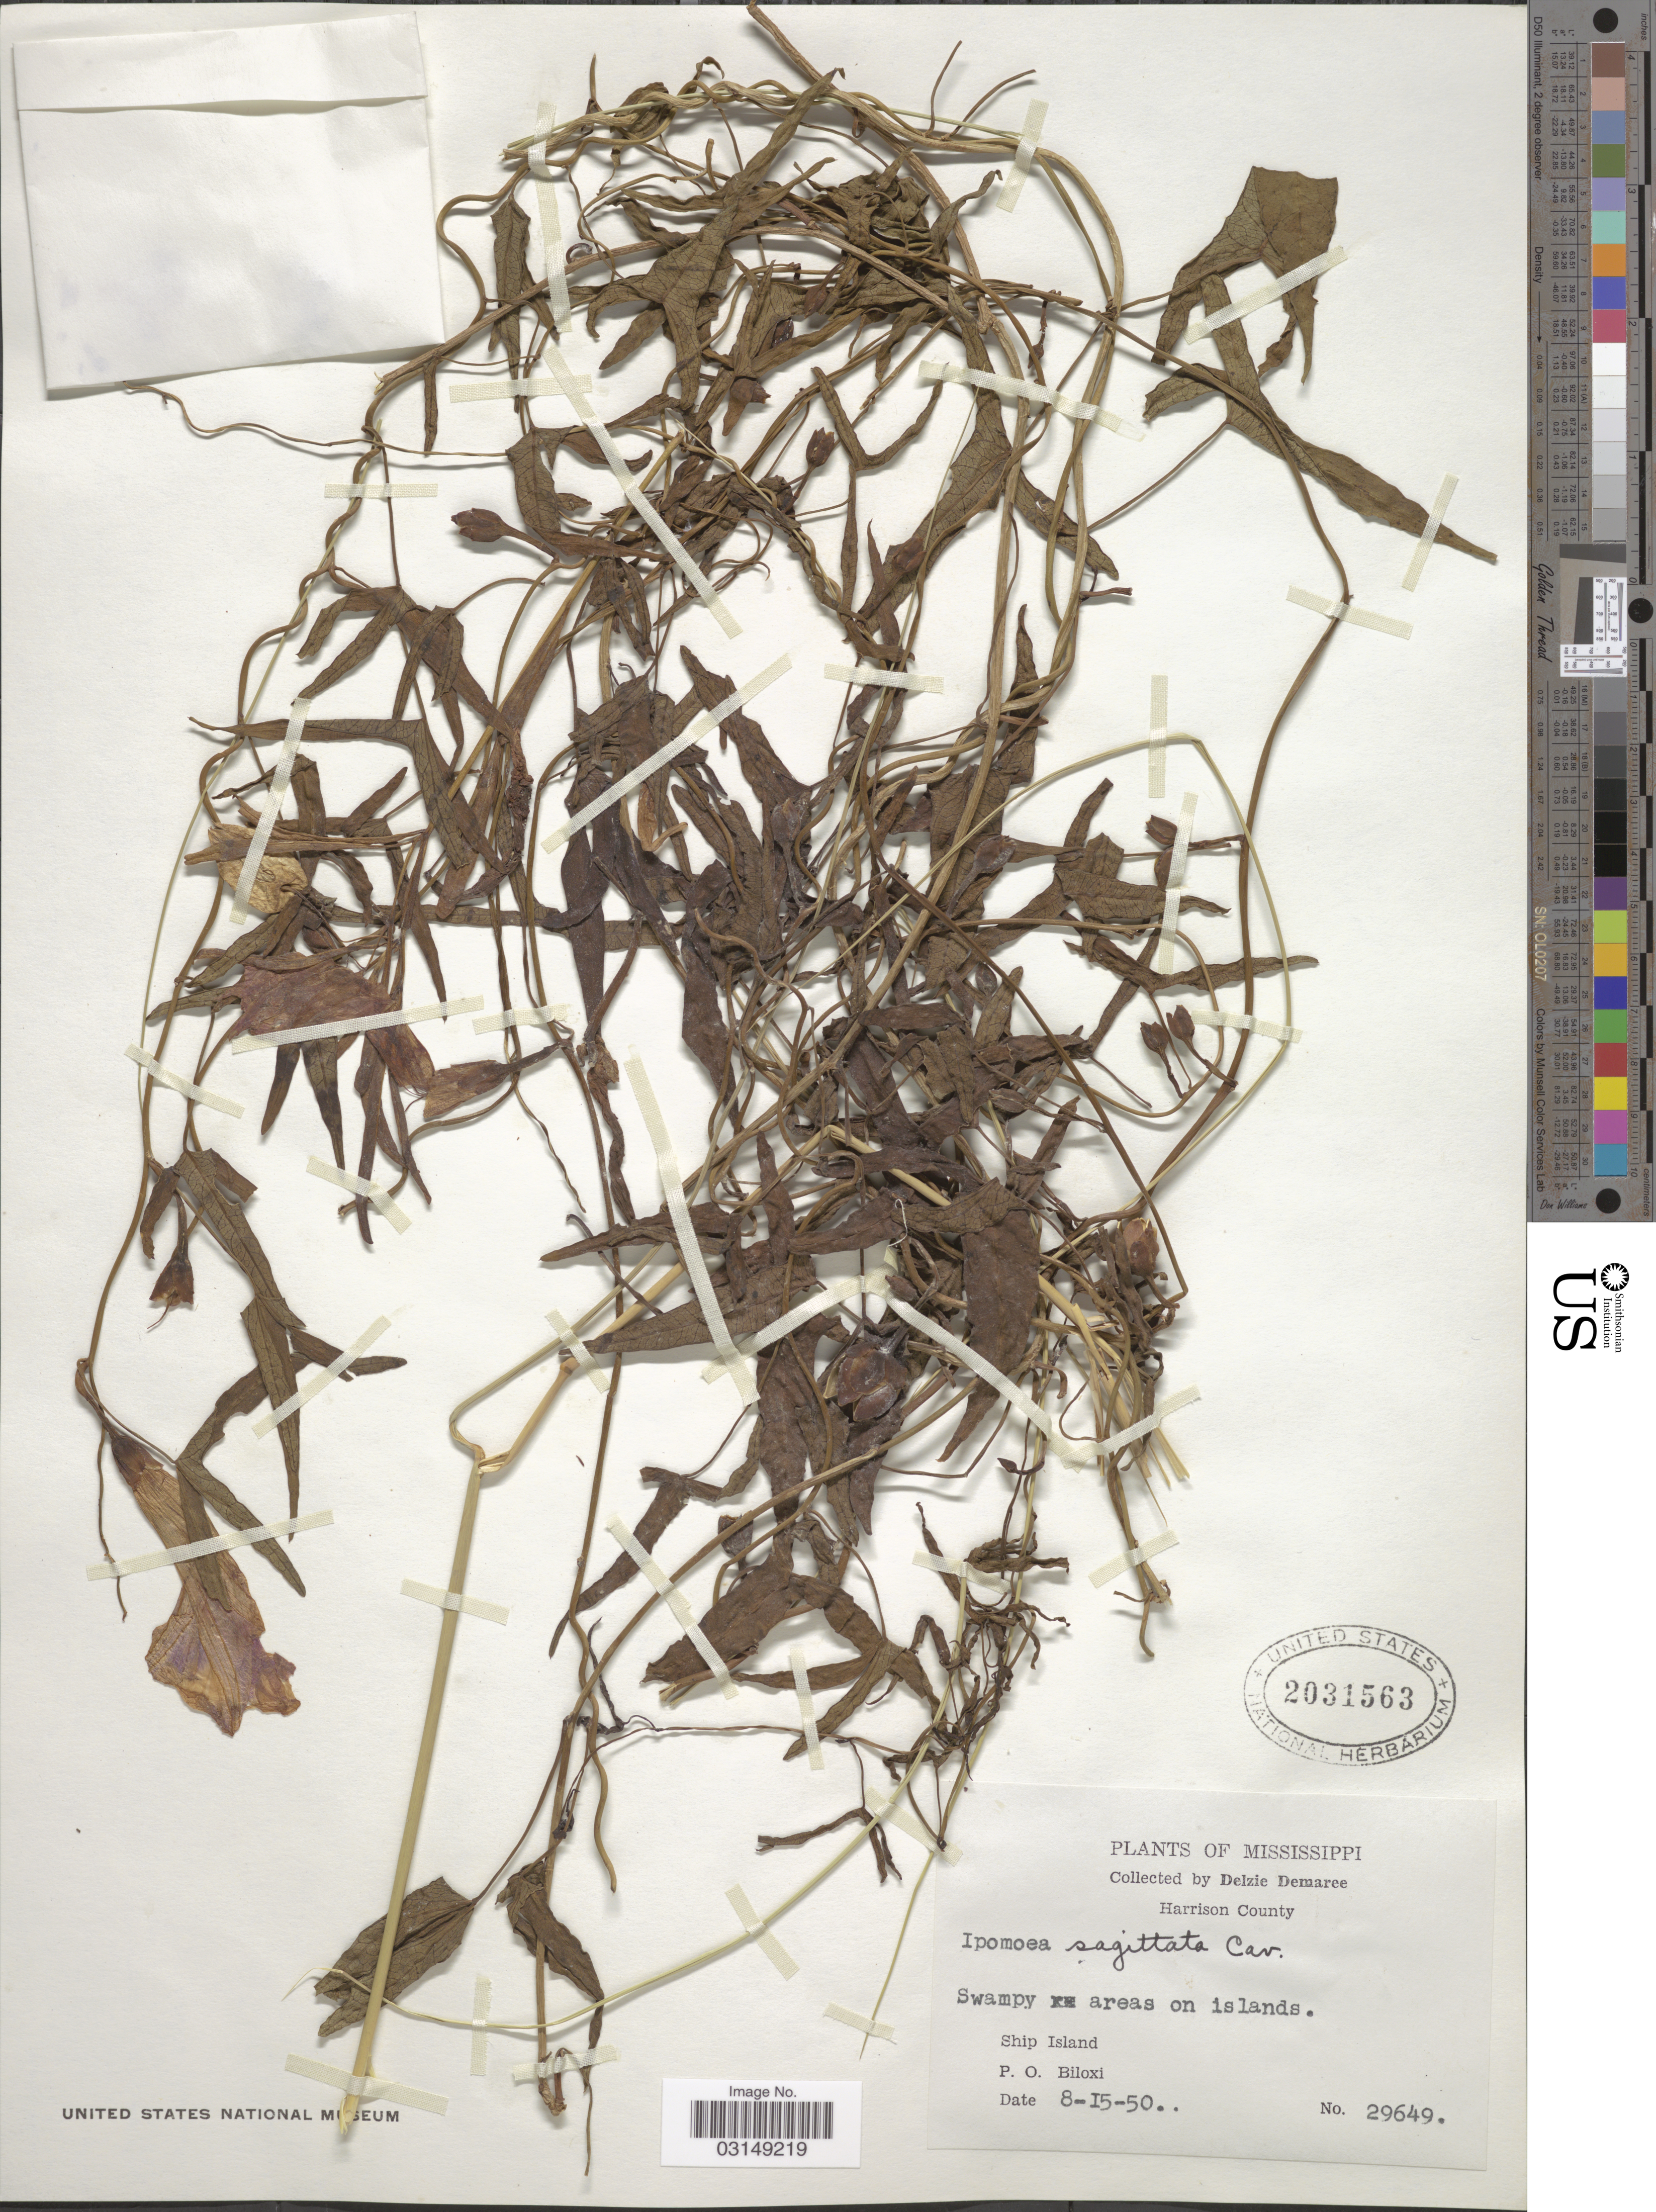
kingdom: Plantae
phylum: Tracheophyta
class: Magnoliopsida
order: Solanales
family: Convolvulaceae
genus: Ipomoea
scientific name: Ipomoea sagittata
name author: Poir.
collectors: D. Demaree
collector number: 29649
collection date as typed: Transcribed d/m/y: 15/8/50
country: United States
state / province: Mississippi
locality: Harrison County. Ship Island. P. O. Biloxi.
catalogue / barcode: US 2031563